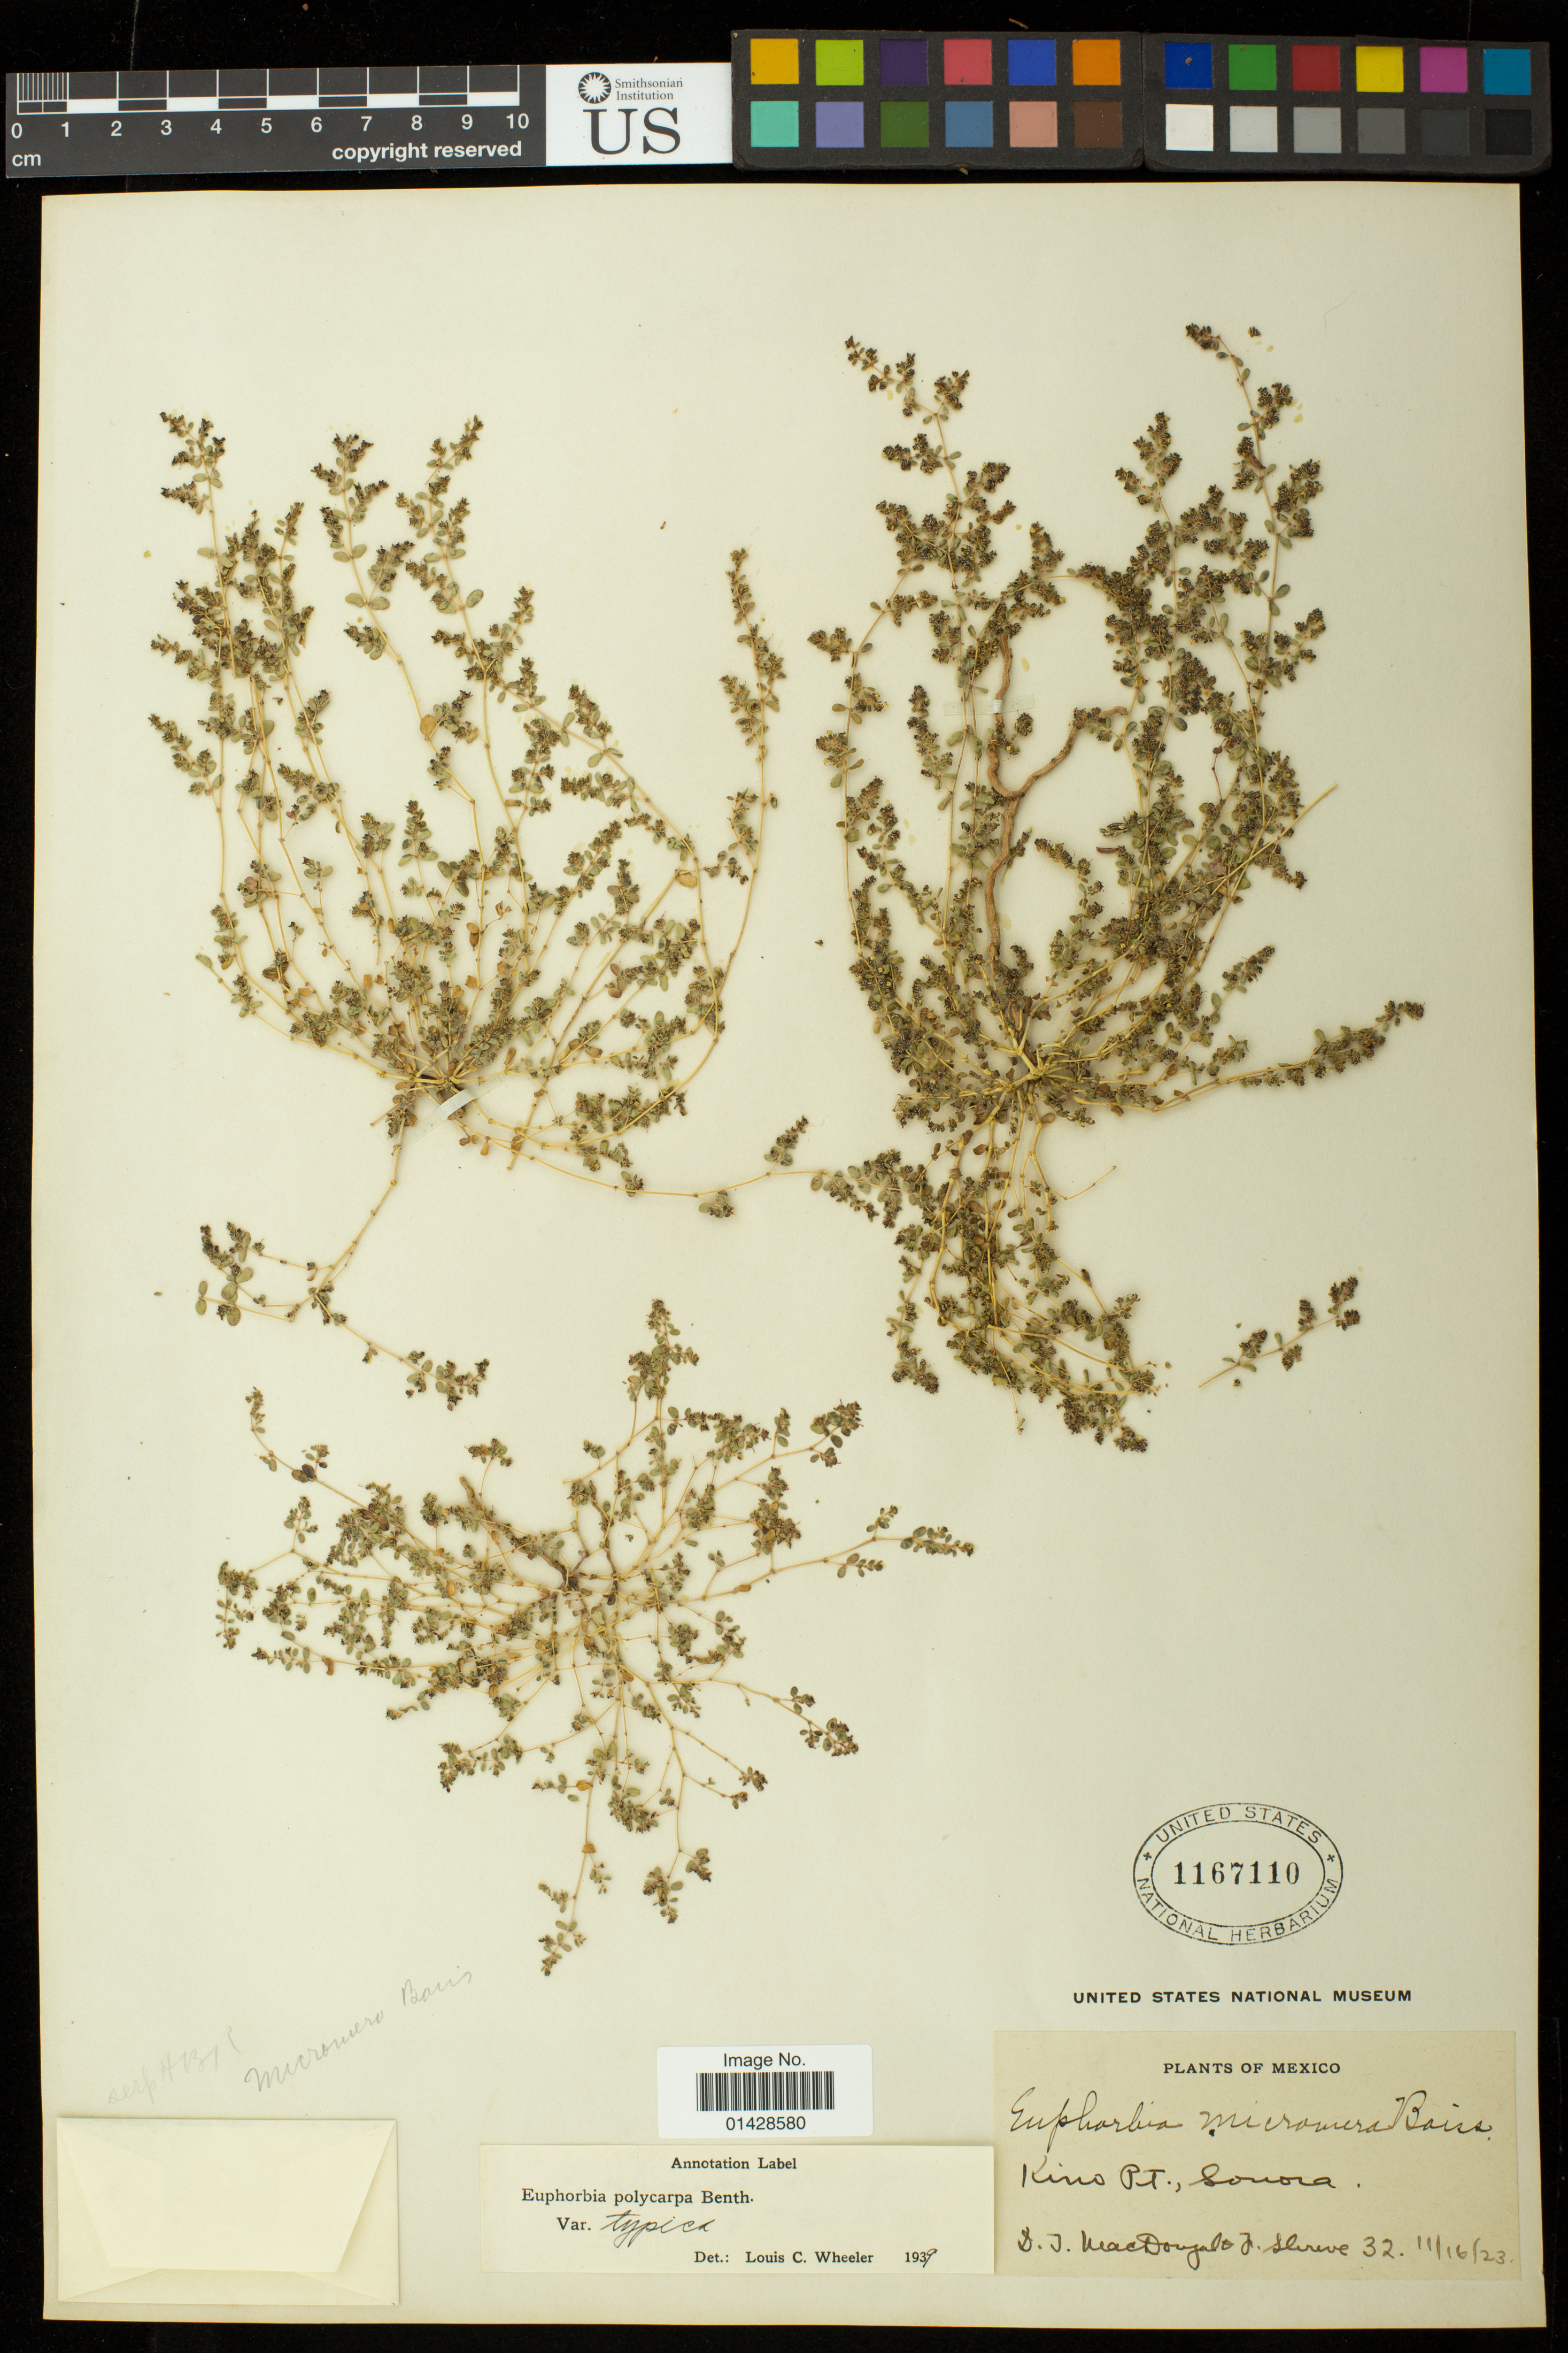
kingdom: Plantae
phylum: Tracheophyta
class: Magnoliopsida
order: Malpighiales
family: Euphorbiaceae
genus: Euphorbia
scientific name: Euphorbia polycarpa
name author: Benth.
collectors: D. T. MacDougal & F. Shreve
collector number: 32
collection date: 1923-11-16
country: Mexico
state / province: Sonora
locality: Kino PT.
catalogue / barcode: US 1167110